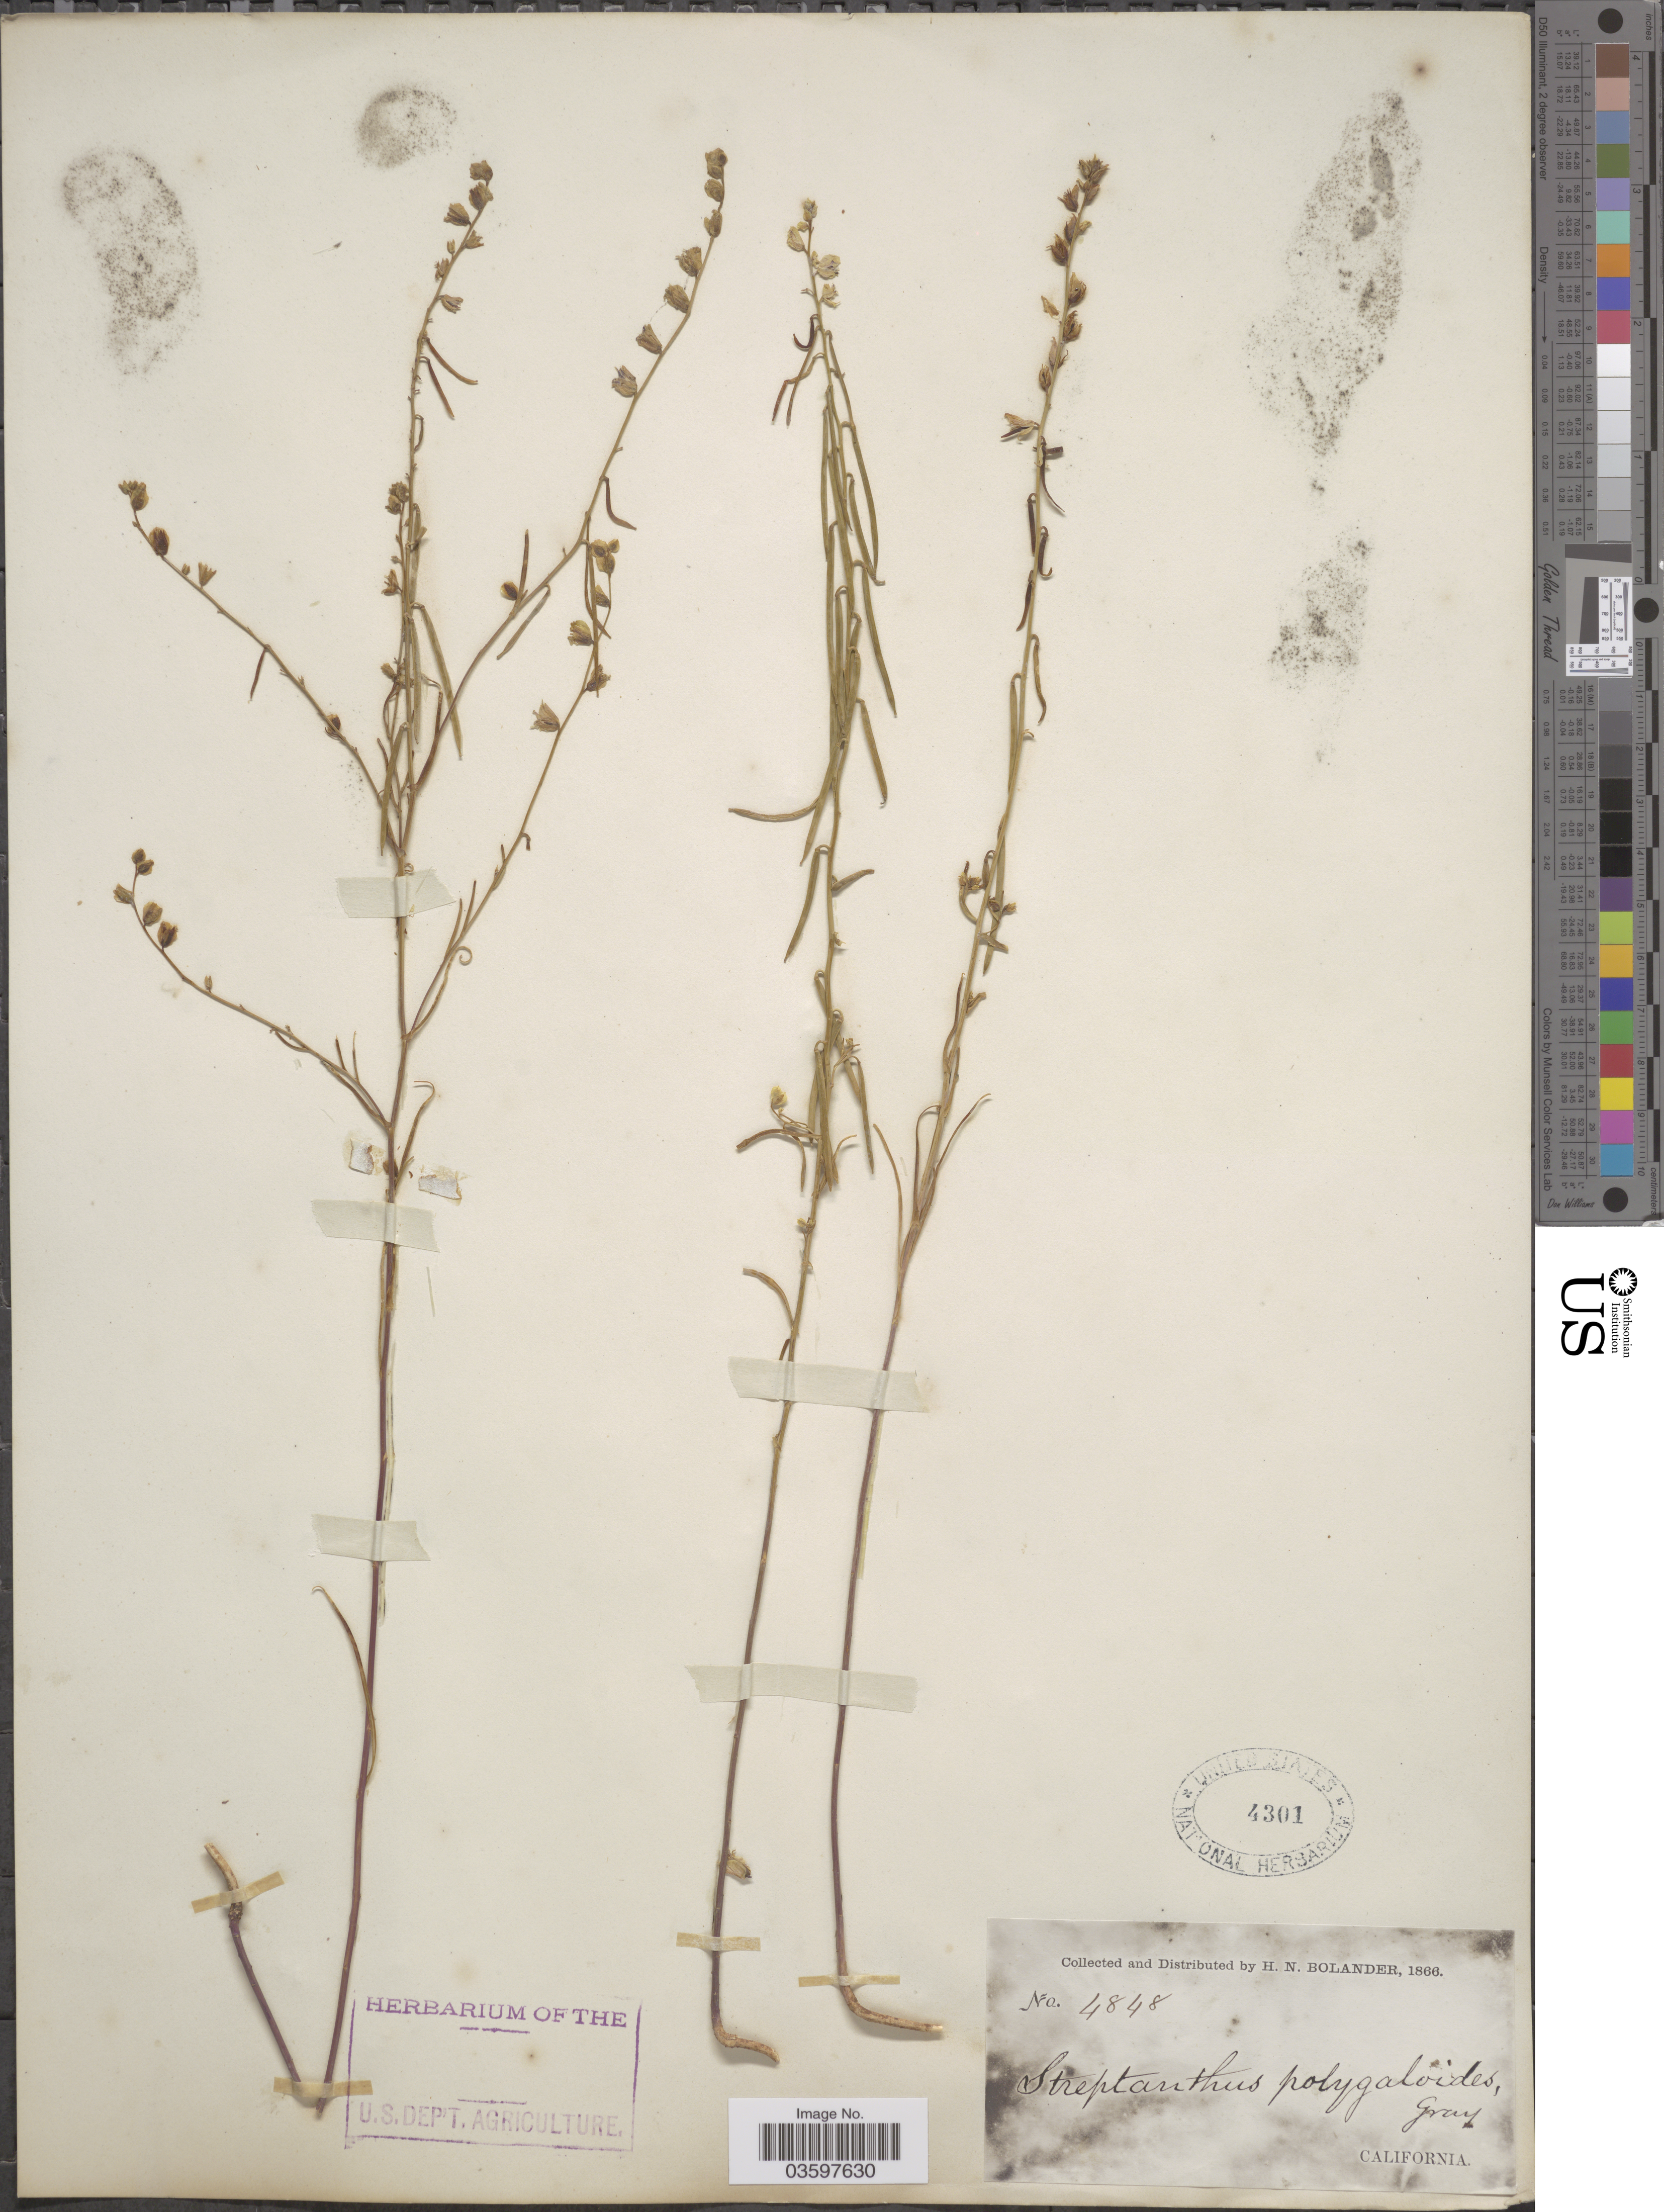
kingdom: Plantae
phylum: Tracheophyta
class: Magnoliopsida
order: Brassicales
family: Brassicaceae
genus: Streptanthus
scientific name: Streptanthus polygaloides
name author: A. Gray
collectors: H. Bolander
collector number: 4848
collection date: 1866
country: United States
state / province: California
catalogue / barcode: US 4301